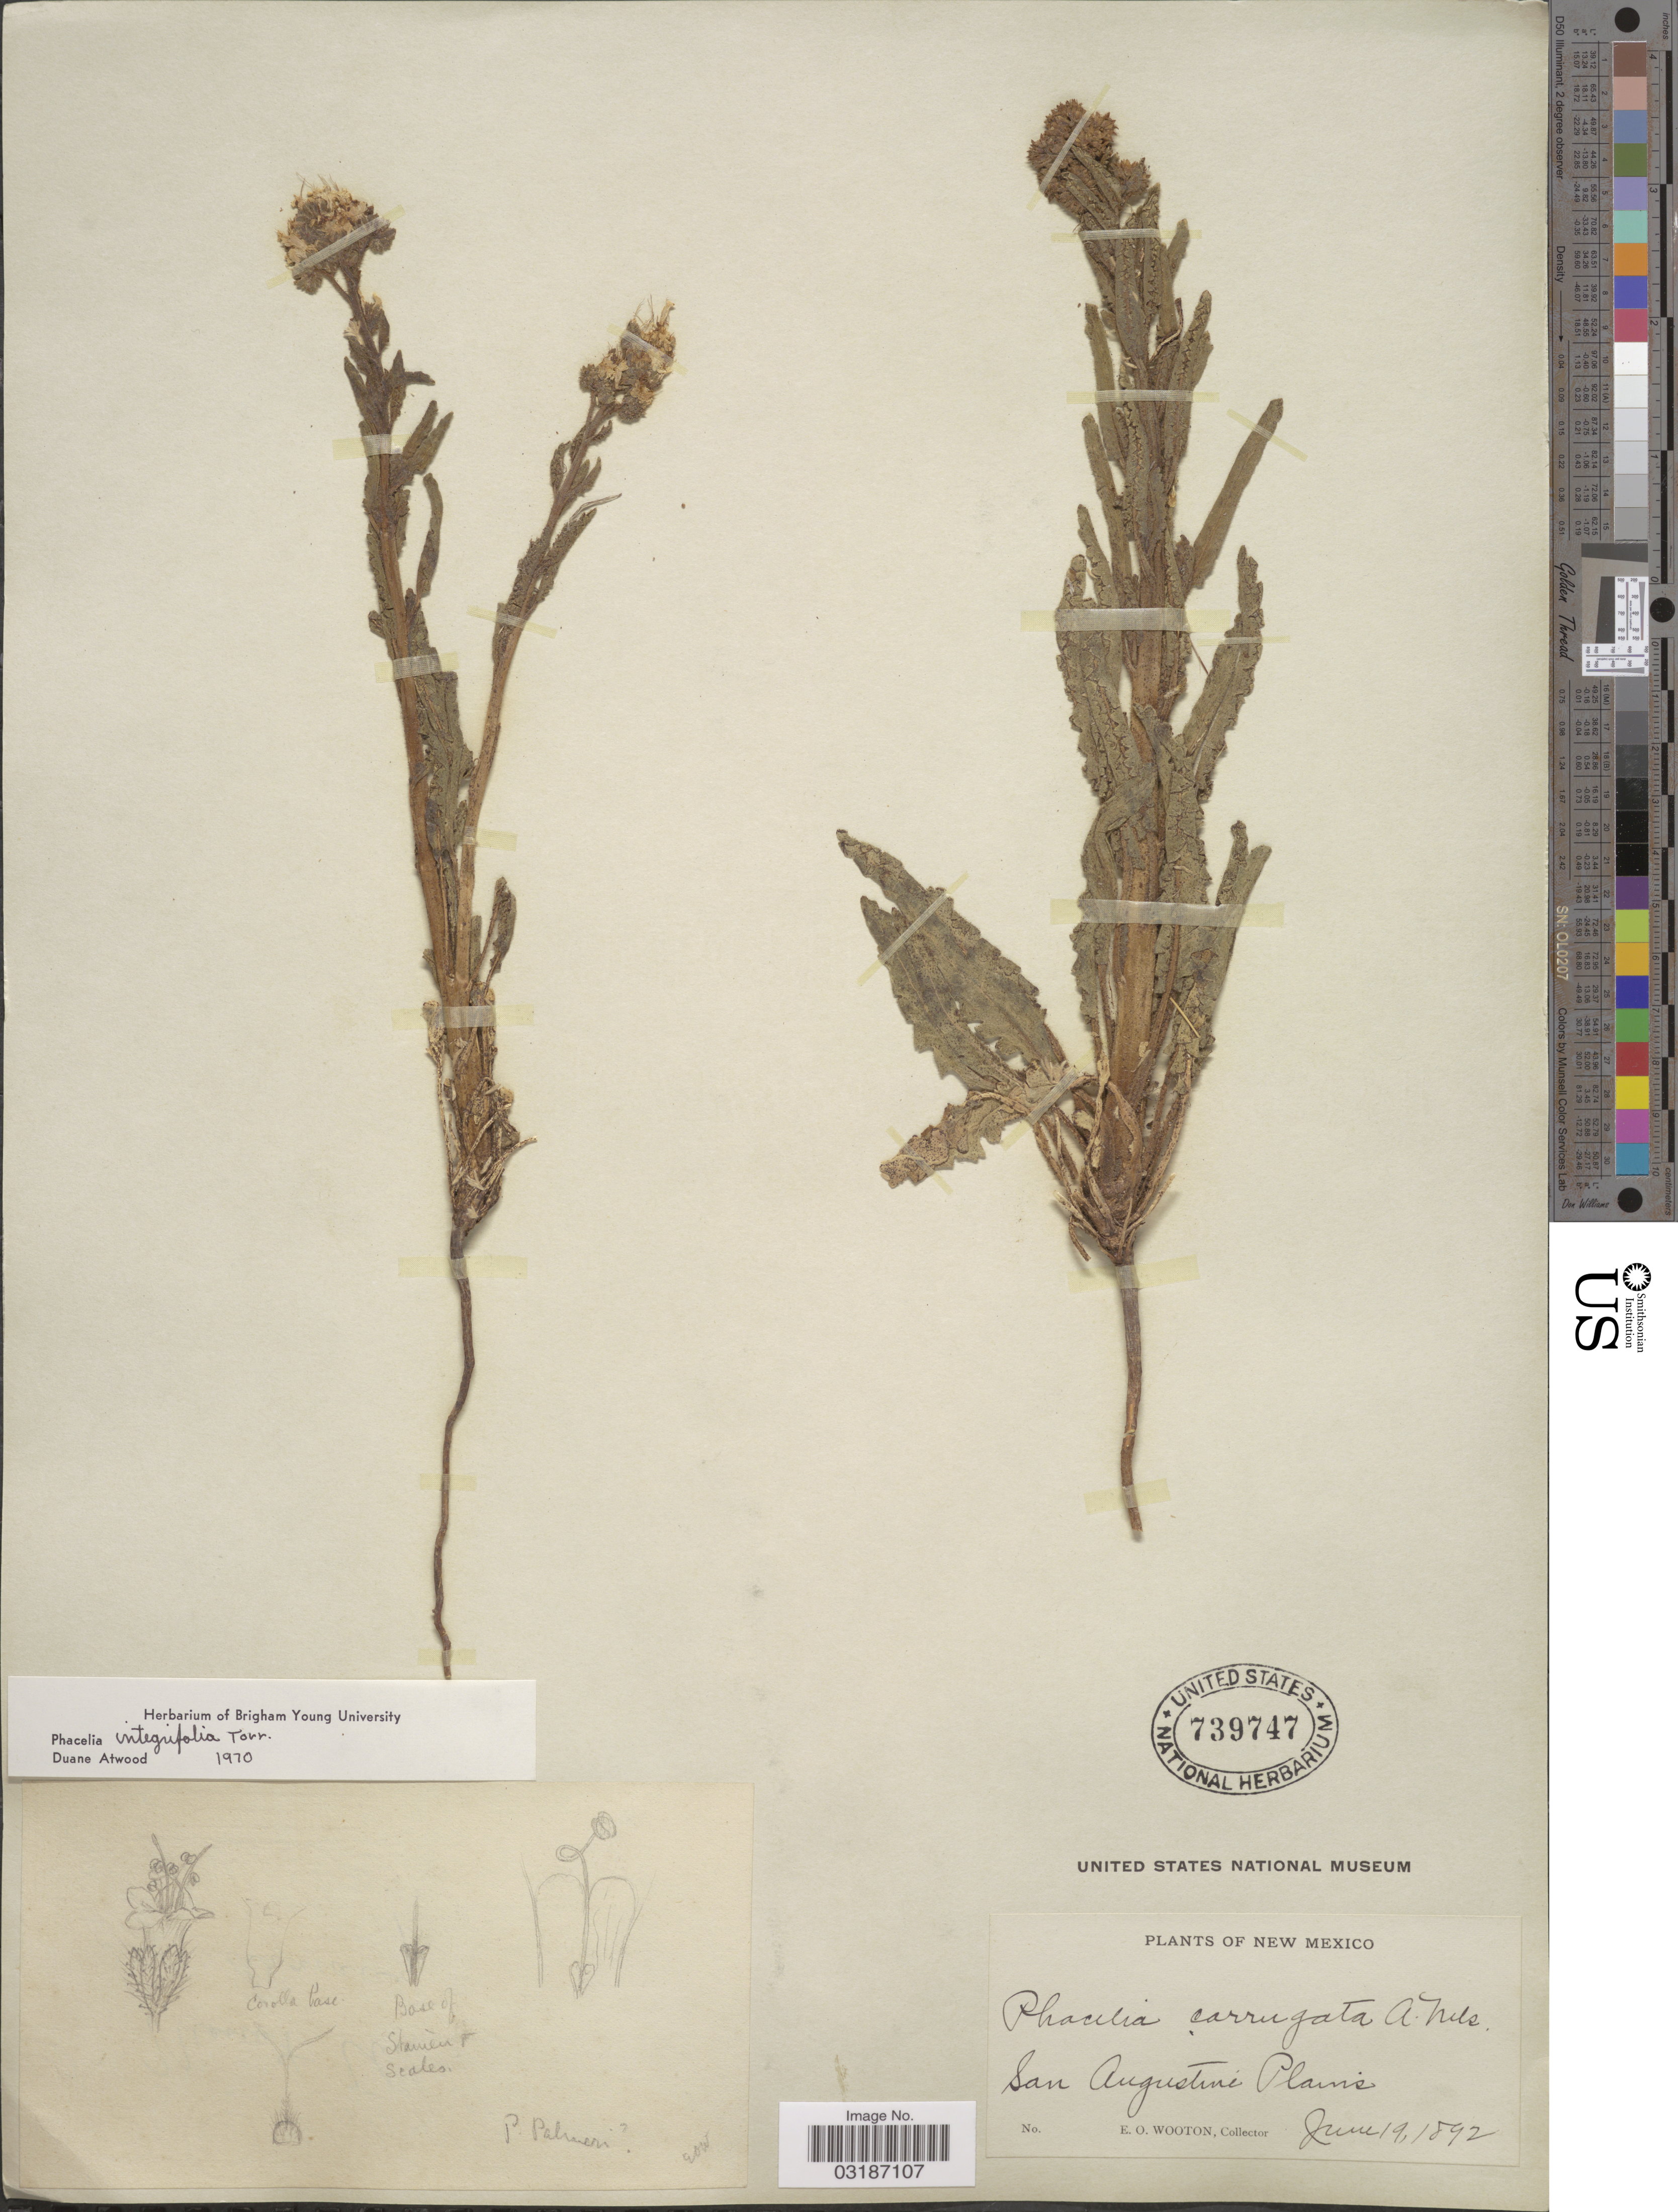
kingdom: Plantae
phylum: Tracheophyta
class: Magnoliopsida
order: Boraginales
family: Hydrophyllaceae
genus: Phacelia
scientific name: Phacelia integrifolia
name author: Torr.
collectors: E. O. Wooton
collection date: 1892-06-19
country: United States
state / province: New Mexico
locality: San Augustine Plains.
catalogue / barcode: US 739747